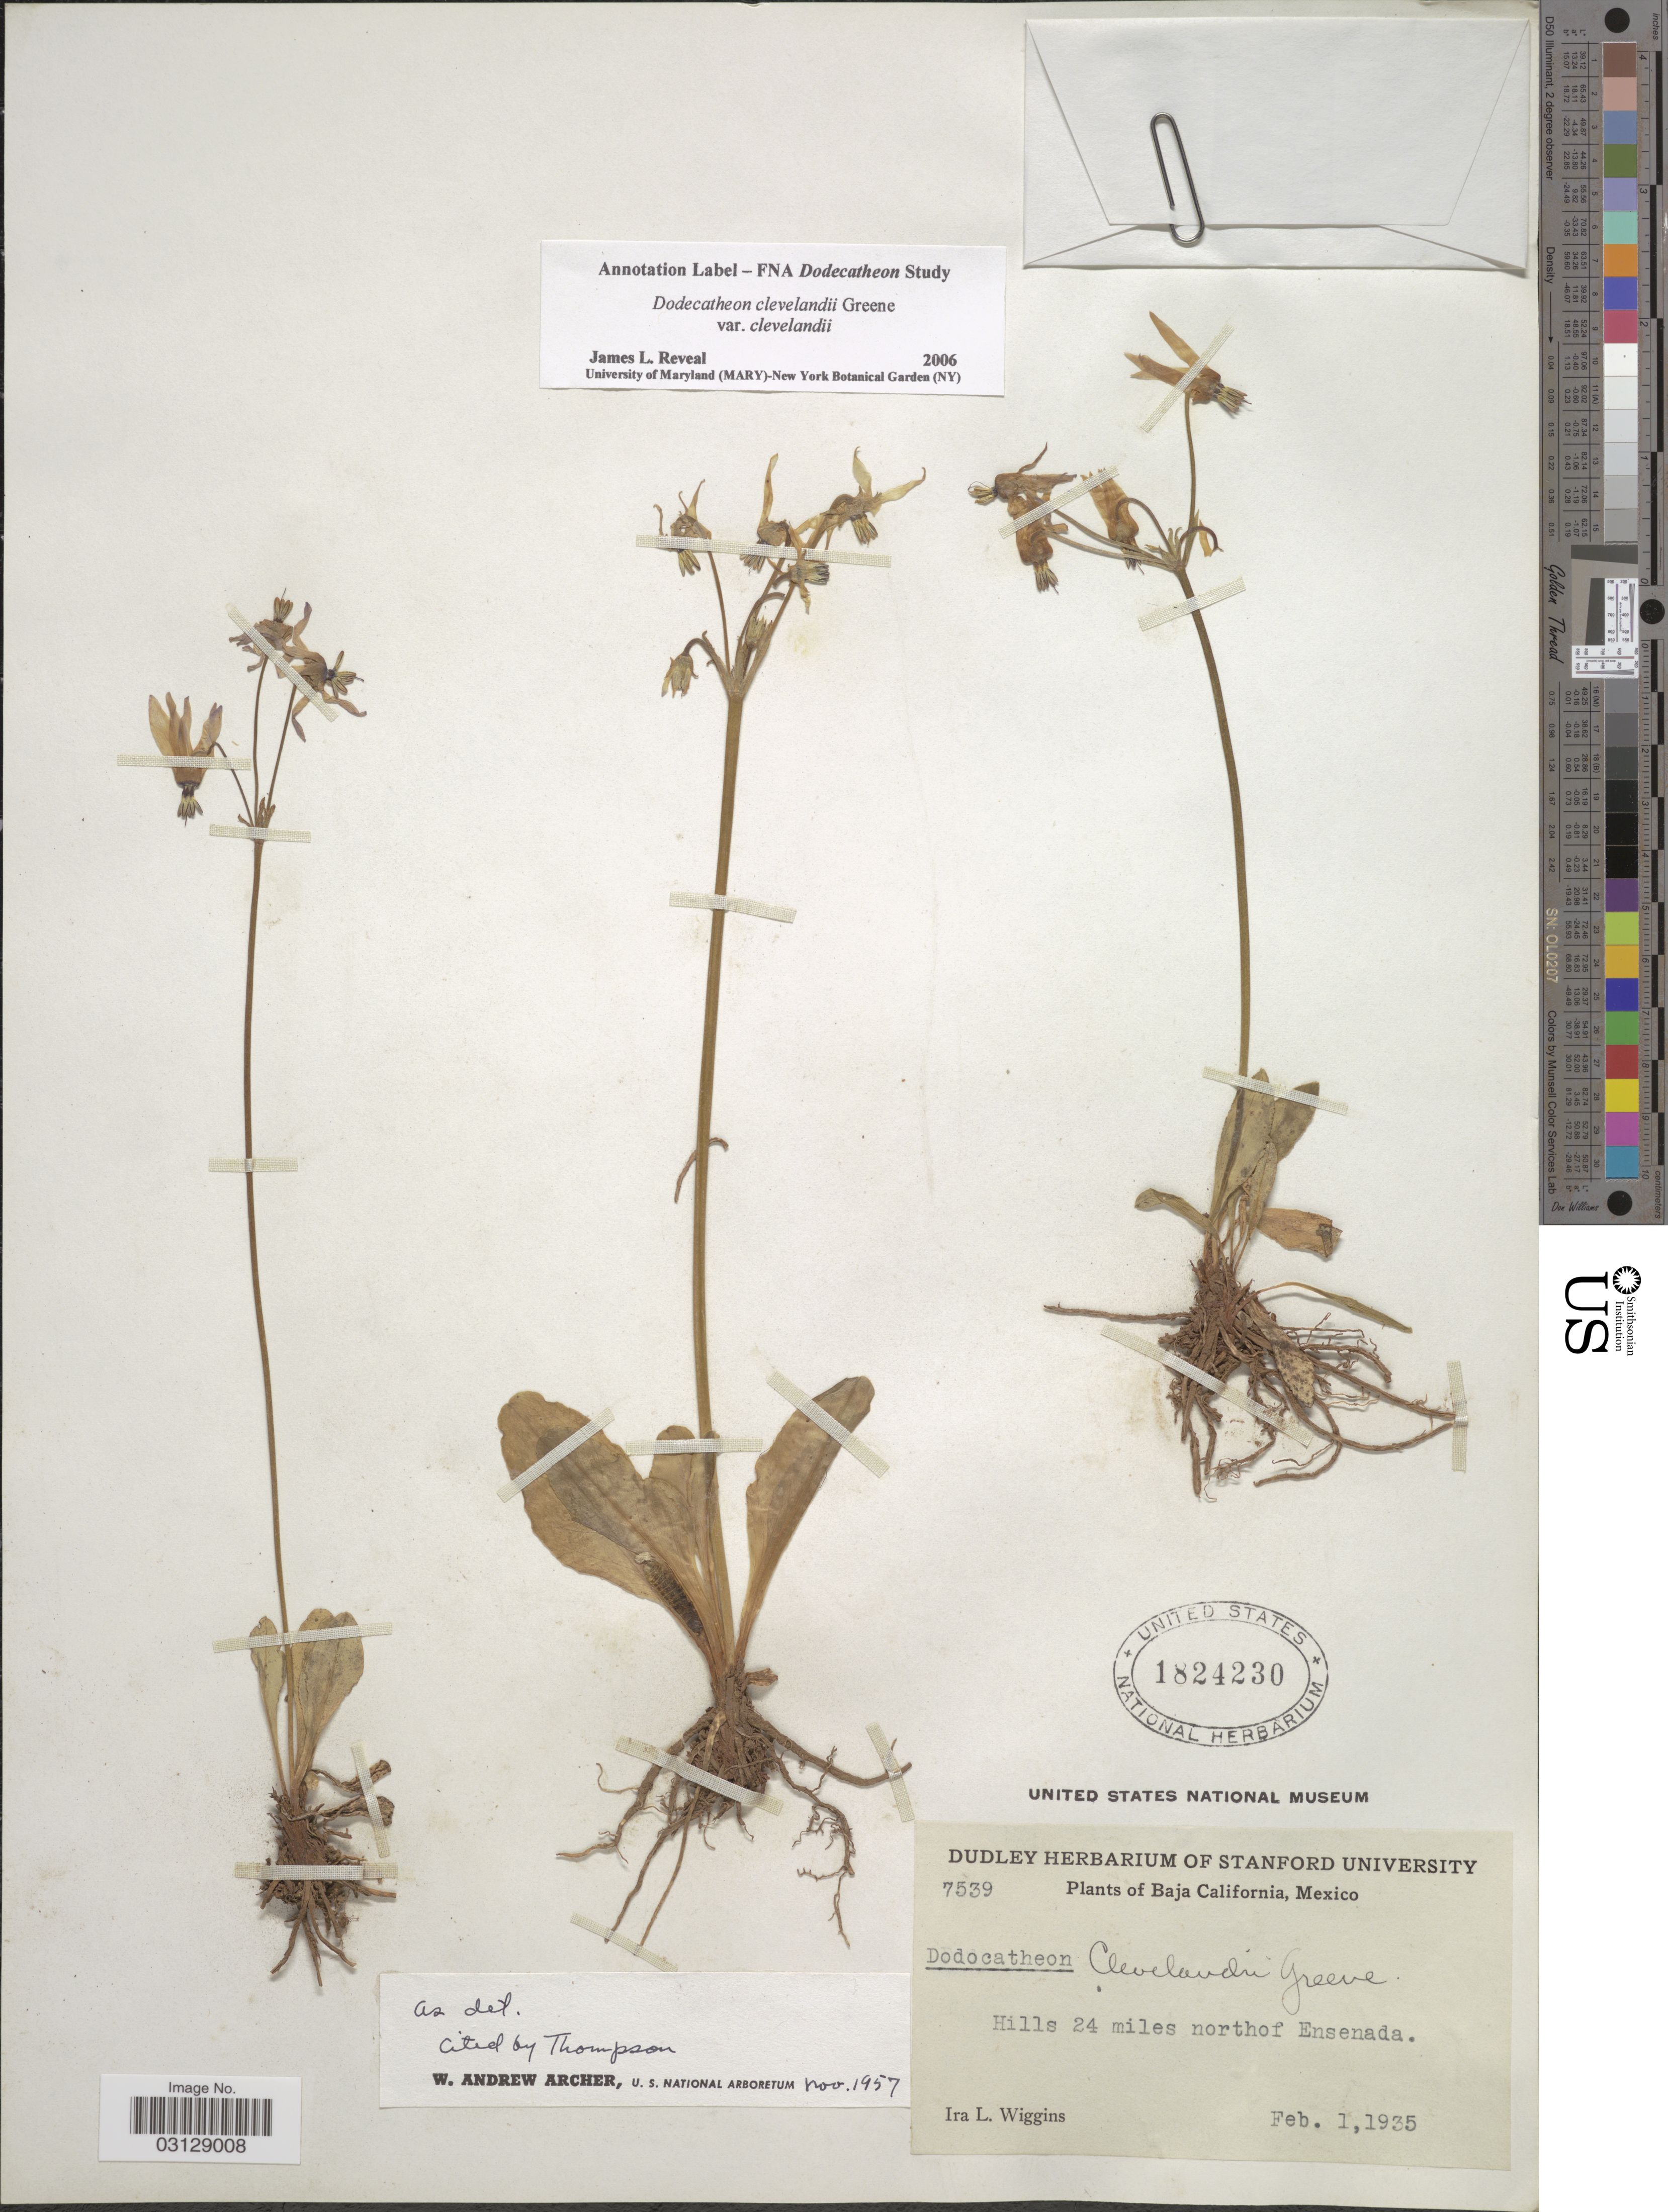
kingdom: Plantae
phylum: Tracheophyta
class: Magnoliopsida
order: Ericales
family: Primulaceae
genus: Dodecatheon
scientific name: Dodecatheon clevelandii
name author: Greene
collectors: I. L. Wiggins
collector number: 7539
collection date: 1935-02-01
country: Mexico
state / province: Baja California Norte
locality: Hills 24 miles north of Ensenada.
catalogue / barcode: US 1824230